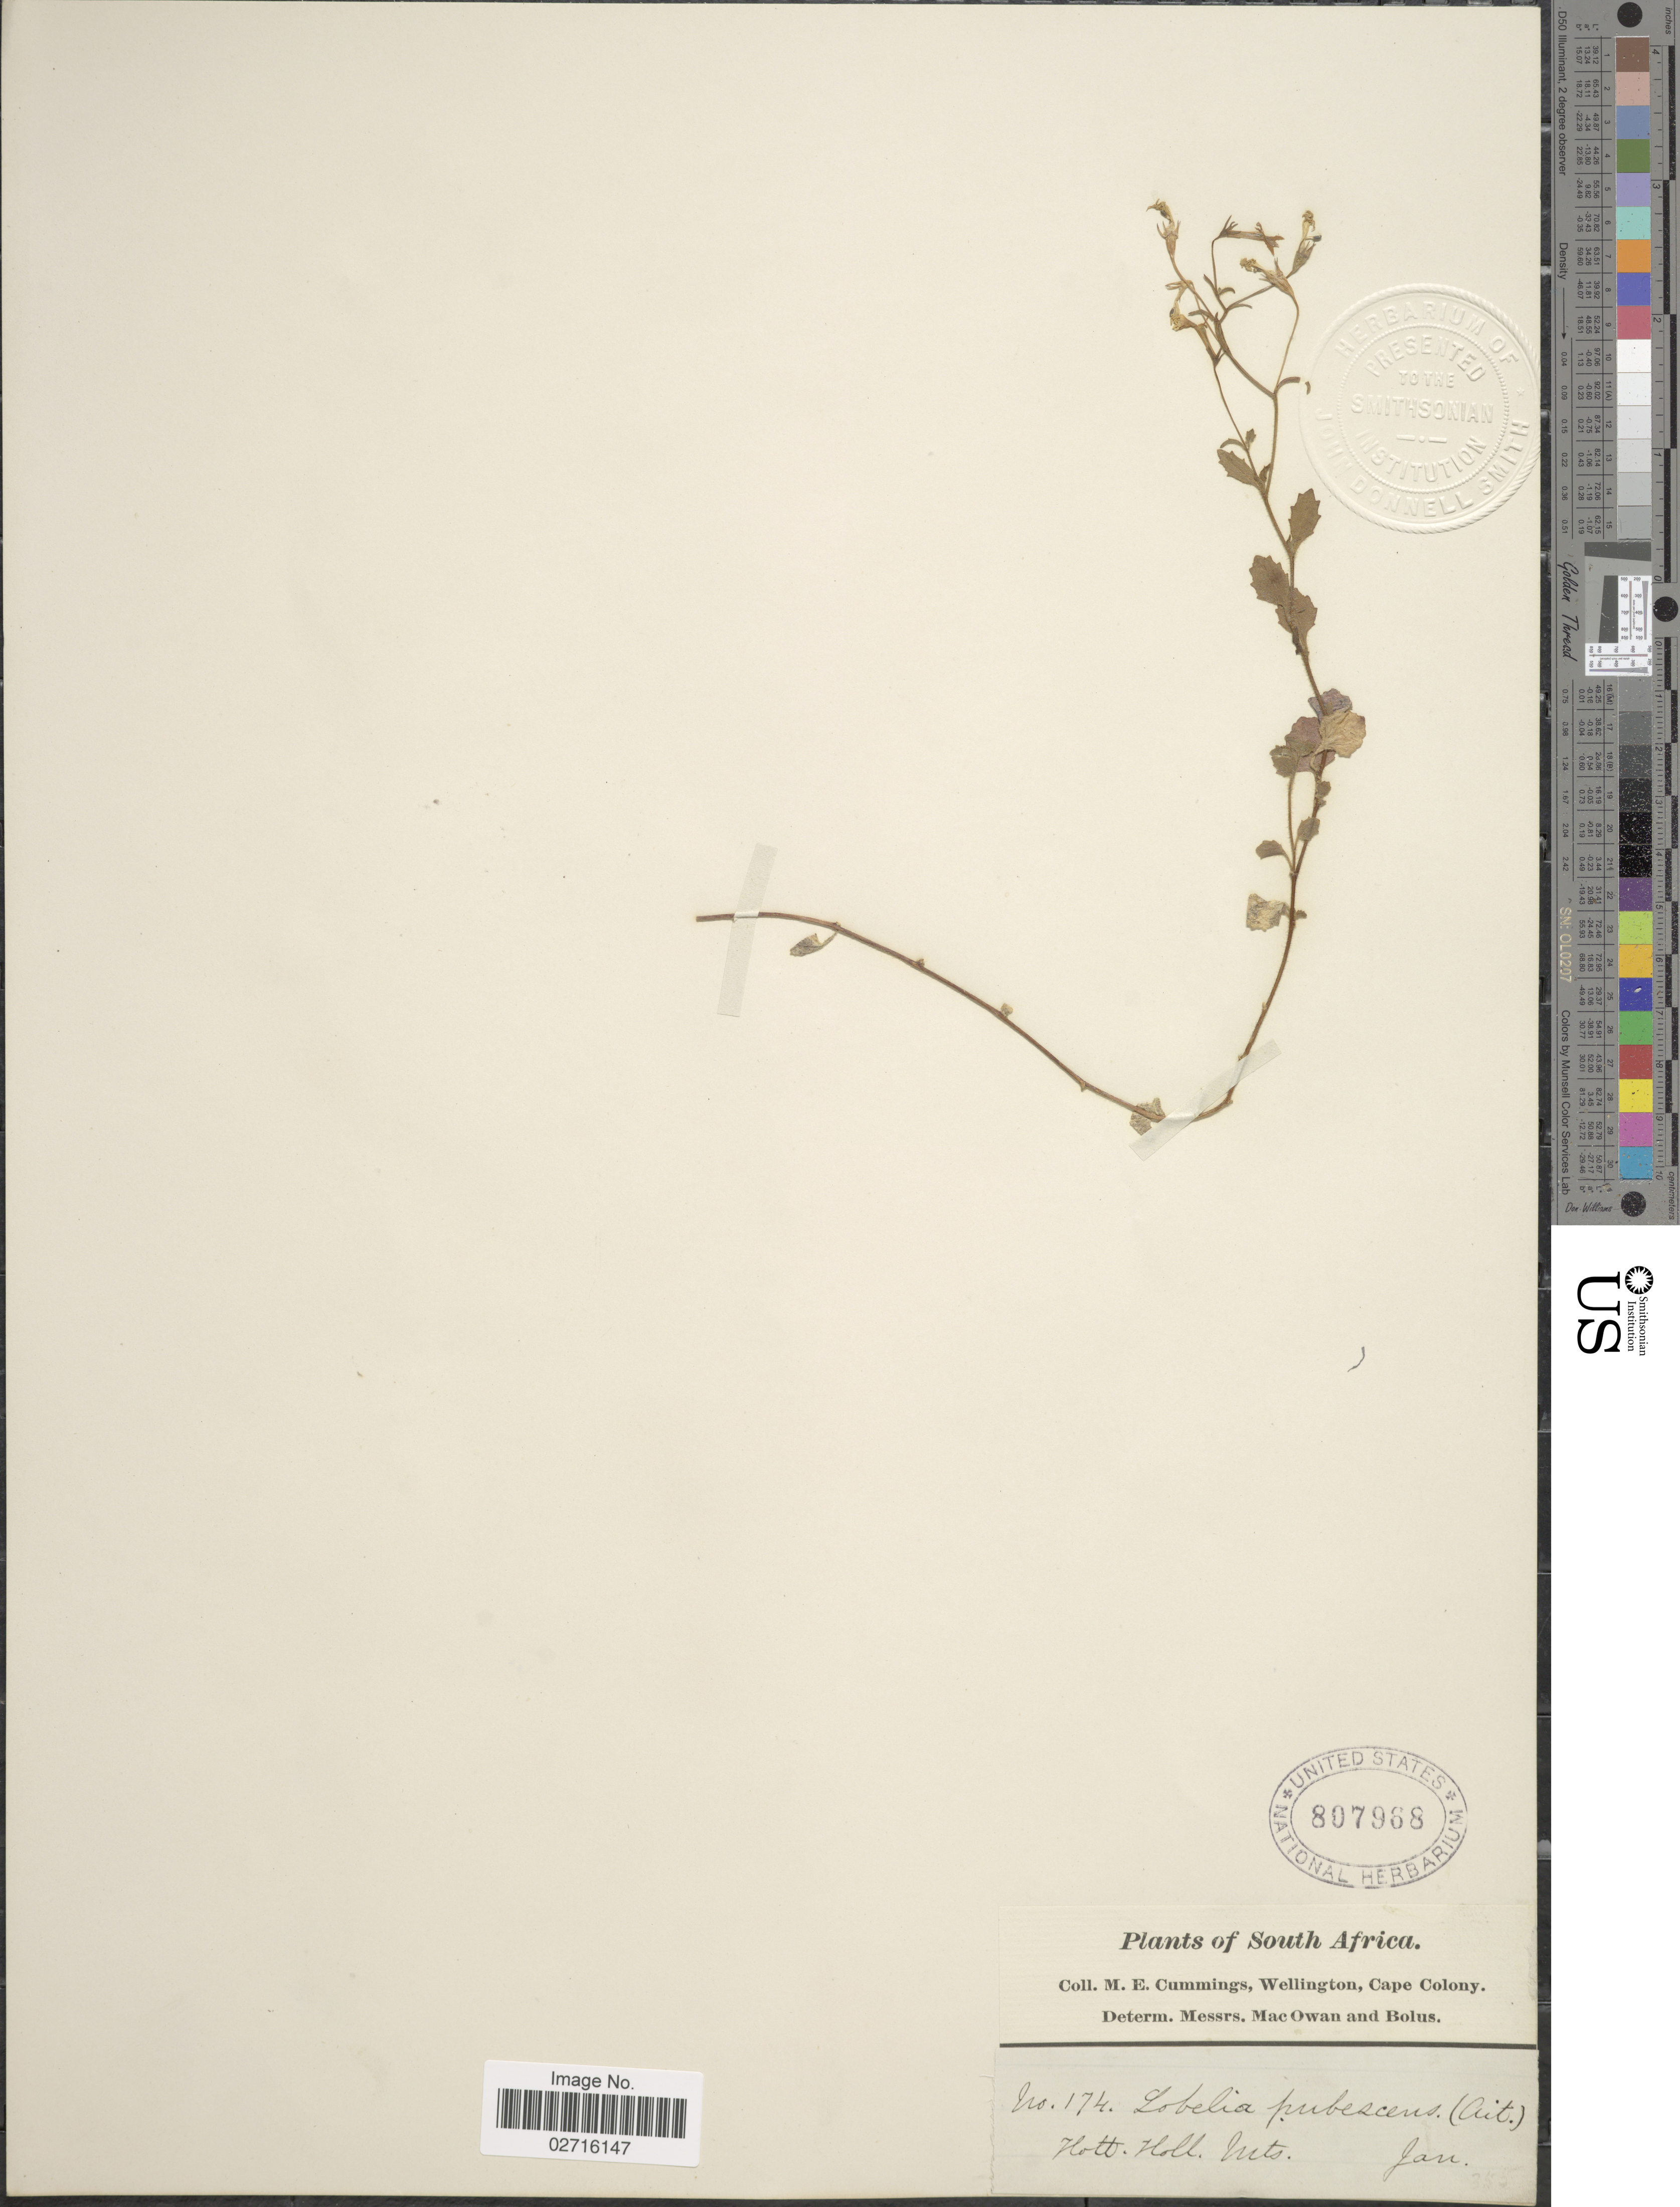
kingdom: Plantae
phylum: Tracheophyta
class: Magnoliopsida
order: Asterales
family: Campanulaceae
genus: Lobelia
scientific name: Lobelia pubescens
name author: Aiton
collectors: M. E. Cummings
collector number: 174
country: South Africa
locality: Hott. Holl. Mts.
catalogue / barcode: US 807968